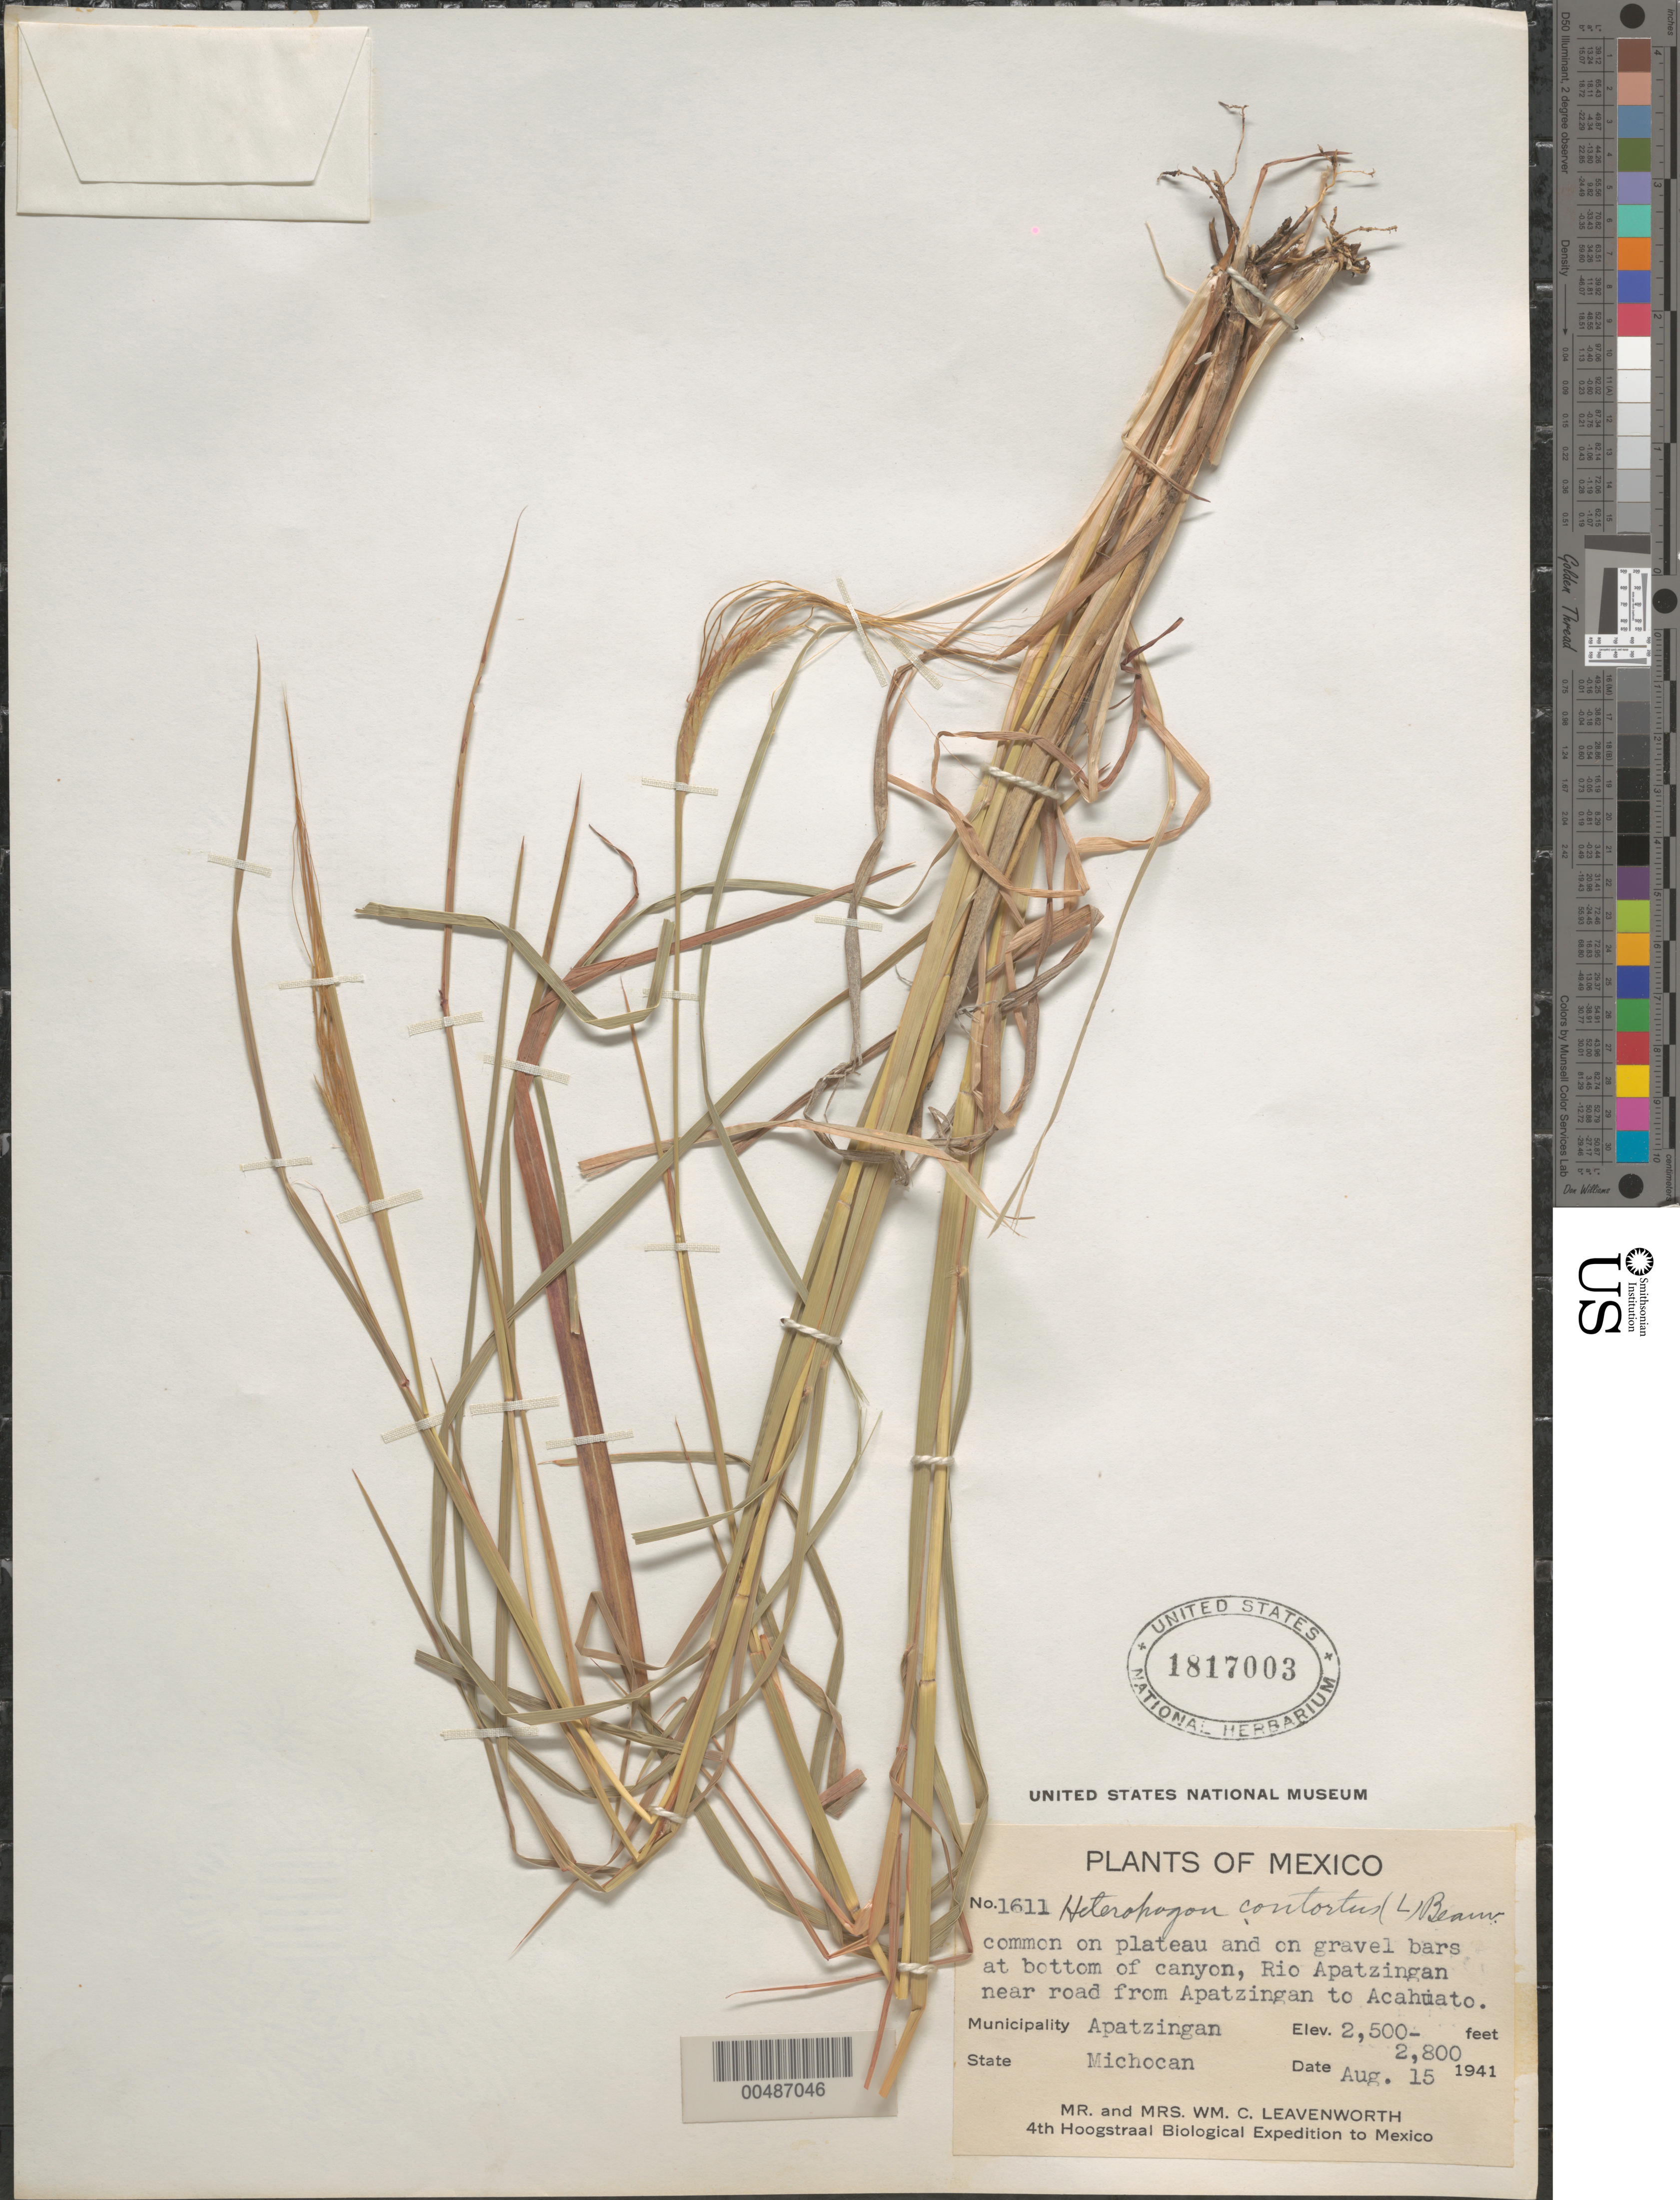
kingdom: Plantae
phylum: Tracheophyta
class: Liliopsida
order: Poales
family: Poaceae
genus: Heteropogon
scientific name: Heteropogon contortus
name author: (L.) P. Beauv. ex Roem. & Schult.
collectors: W. C. Leavenworth & Leavenworth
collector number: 1611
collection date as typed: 15 Aug 1941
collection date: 1941-08-15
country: Mexico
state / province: Michoacán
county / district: Apatzingán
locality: Rio Apatzingan near rd from Apatzingan to Acahuato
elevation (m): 762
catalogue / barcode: US 1817003